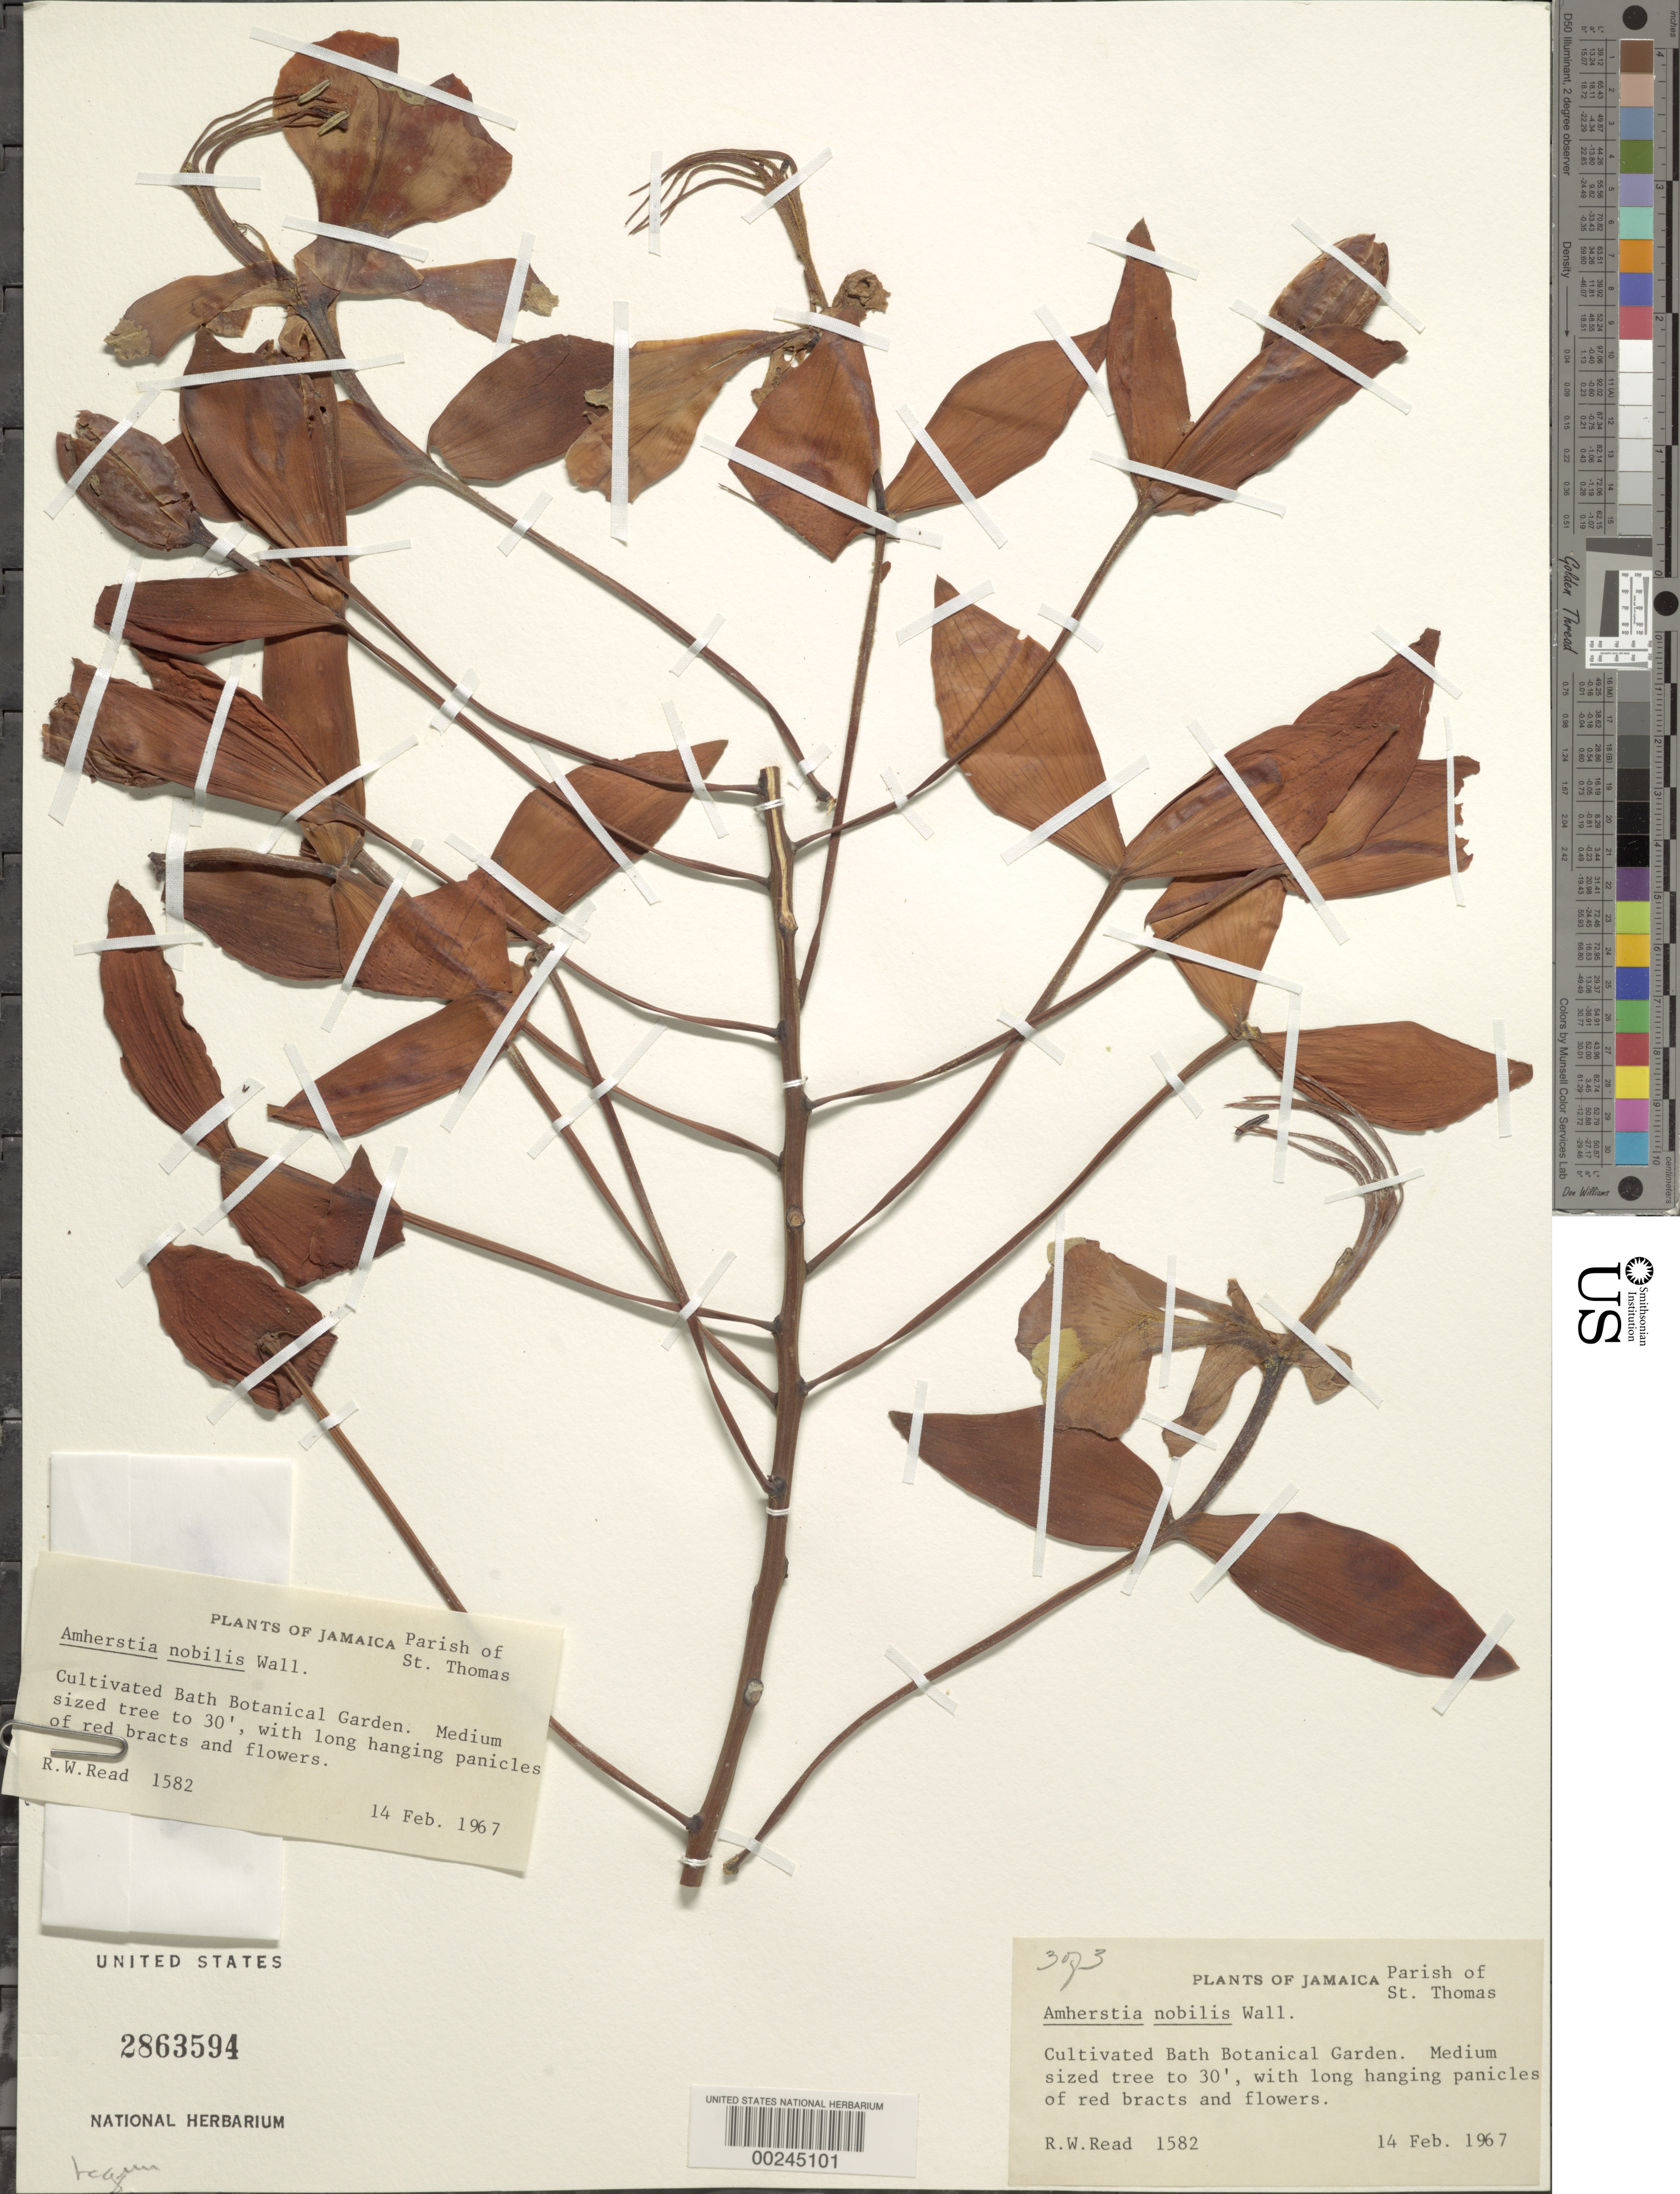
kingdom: Plantae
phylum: Tracheophyta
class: Magnoliopsida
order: Fabales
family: Fabaceae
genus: Amherstia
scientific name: Amherstia nobilis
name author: (Oliv.) Kuntze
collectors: R. W. Read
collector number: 1582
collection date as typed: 14 Feb 1967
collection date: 1967-02-14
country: Jamaica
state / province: Saint Thomas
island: Greater Antilles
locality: Bath botanical garden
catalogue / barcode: US 2863594